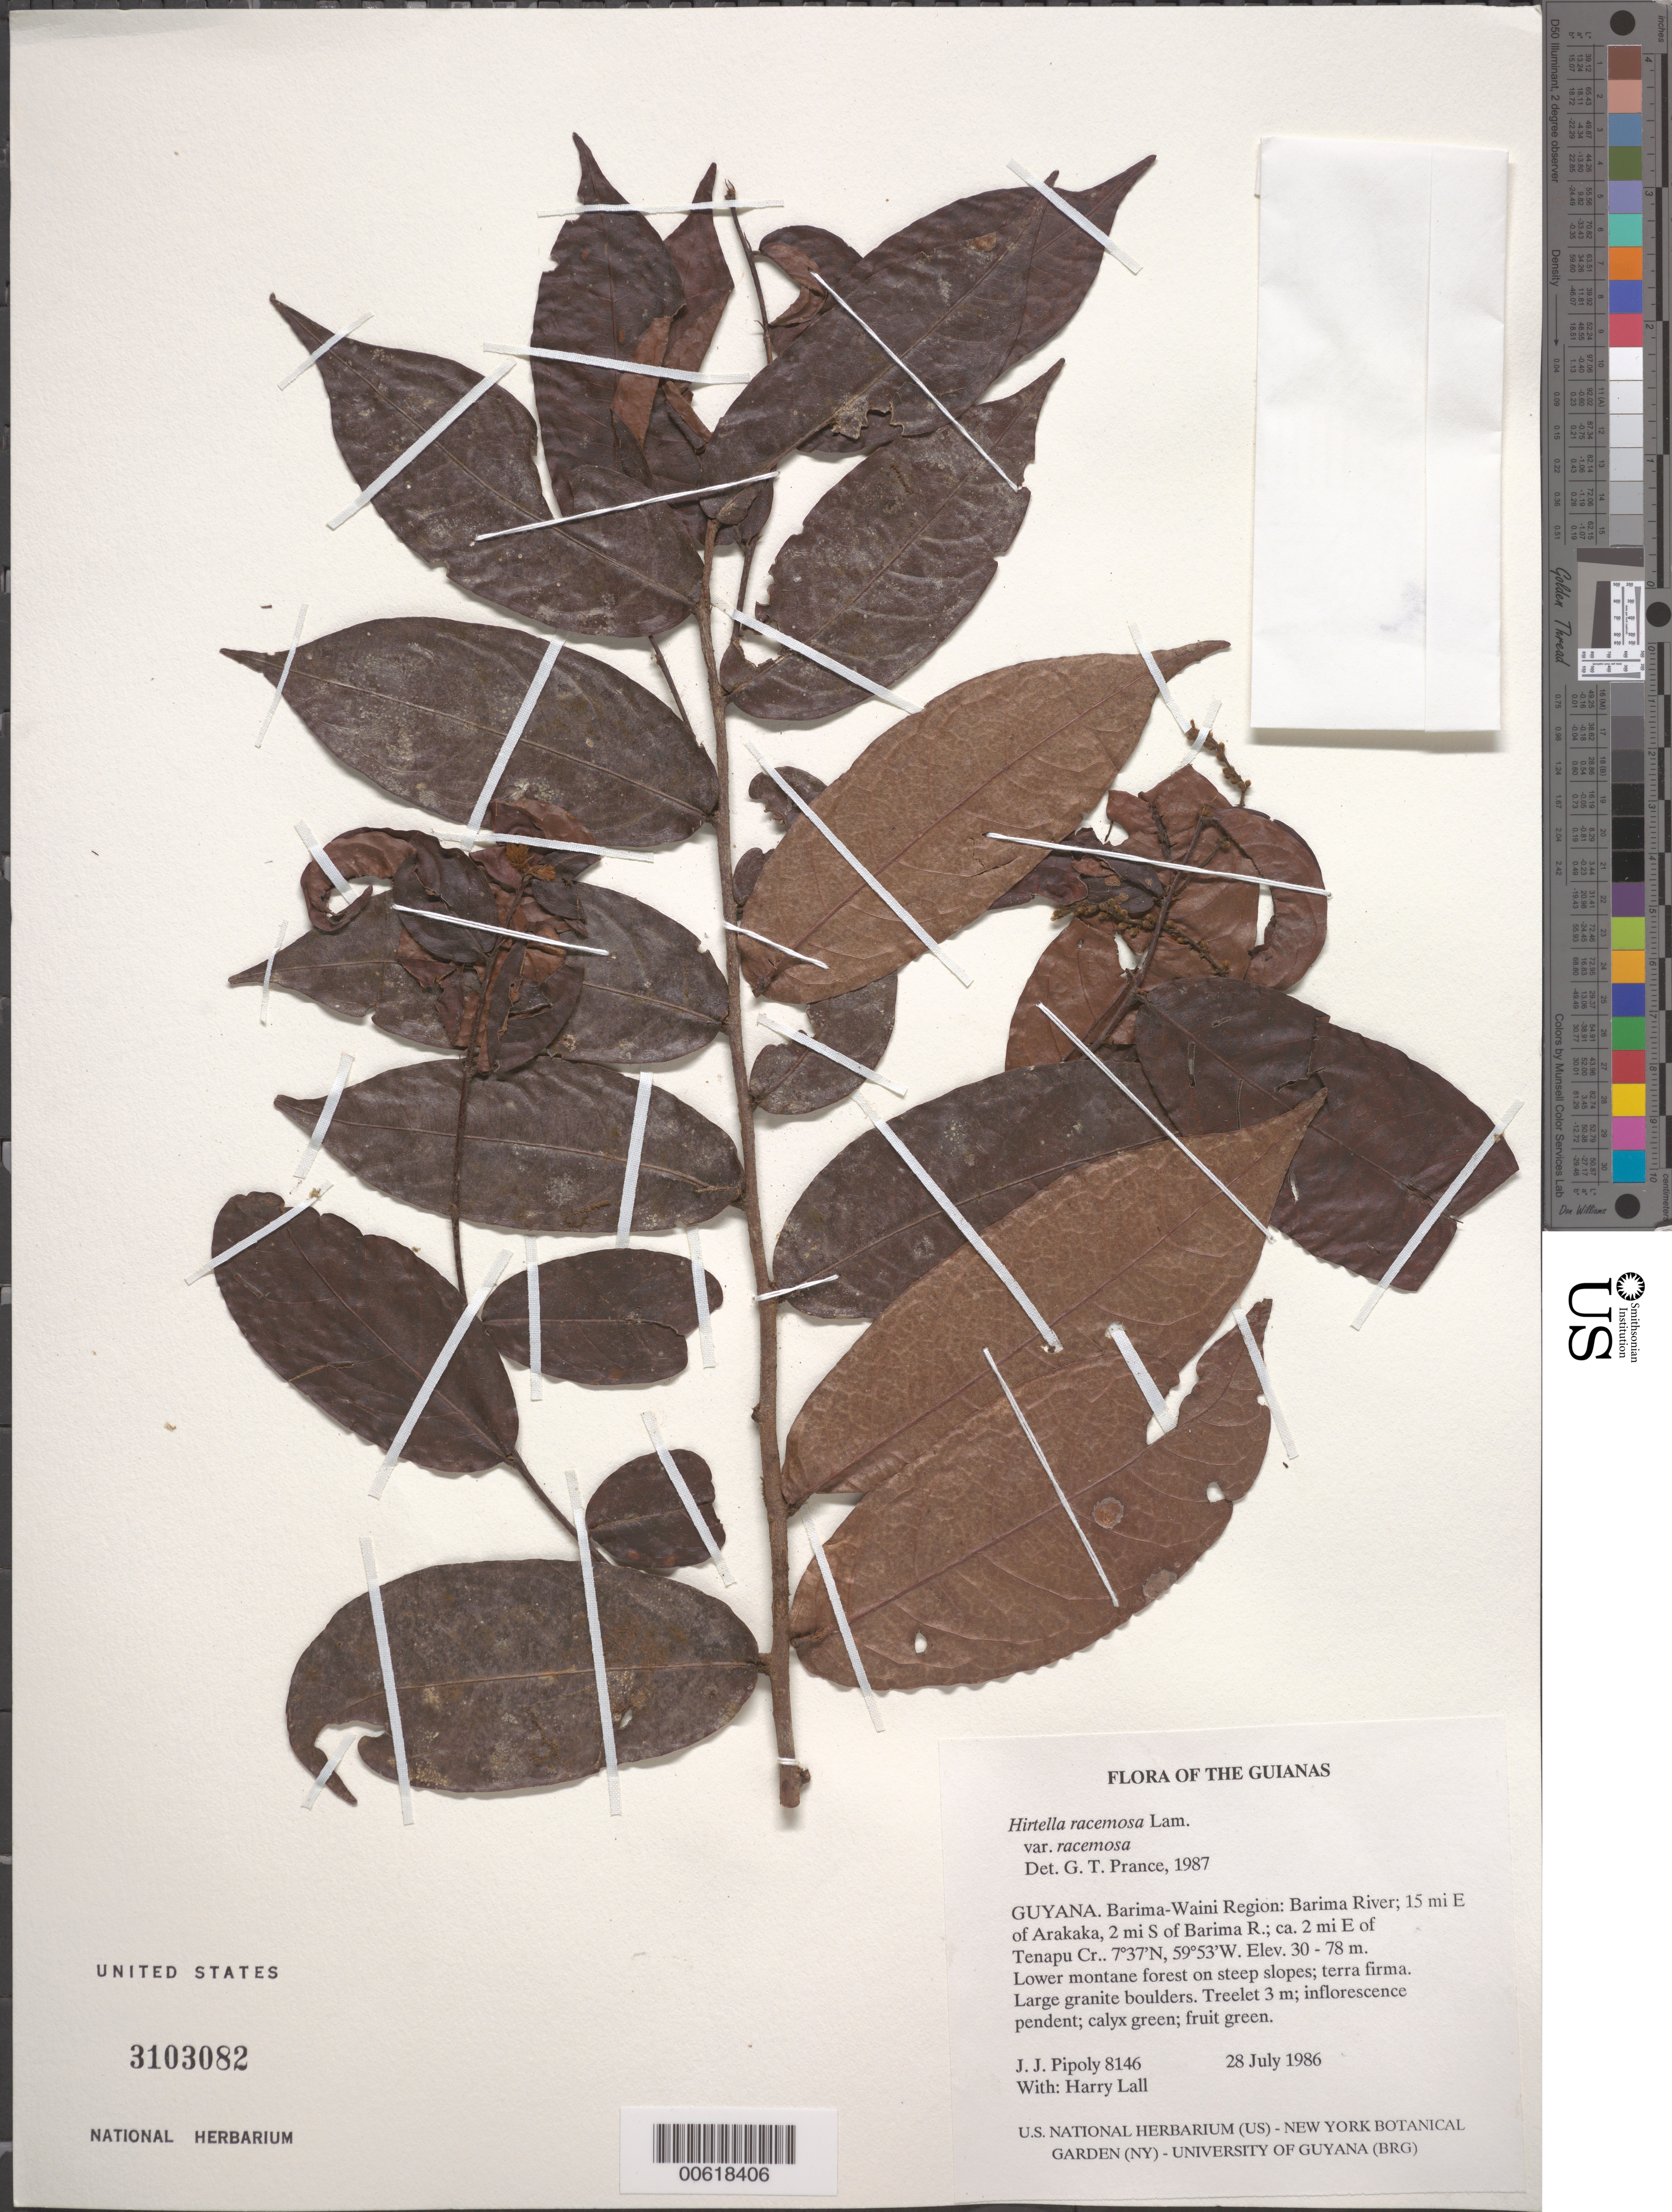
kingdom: Plantae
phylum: Tracheophyta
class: Magnoliopsida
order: Malpighiales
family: Chrysobalanaceae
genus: Hirtella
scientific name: Hirtella racemosa var. racemosa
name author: Lam.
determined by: Prance, G. T.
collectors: J. J. Pipoly & H. Lall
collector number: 8146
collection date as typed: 28 July 1986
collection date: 1986-07-28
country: Guyana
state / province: Barima-Waini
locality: Barima River; 15 mi E of Arakaka, 2 mi S of Barima R.; ca. 2 mi E of Tenapu Cr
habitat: Lower montane forest on steep slopes; terra firma. Large granite boulders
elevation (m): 30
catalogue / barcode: US 3103082